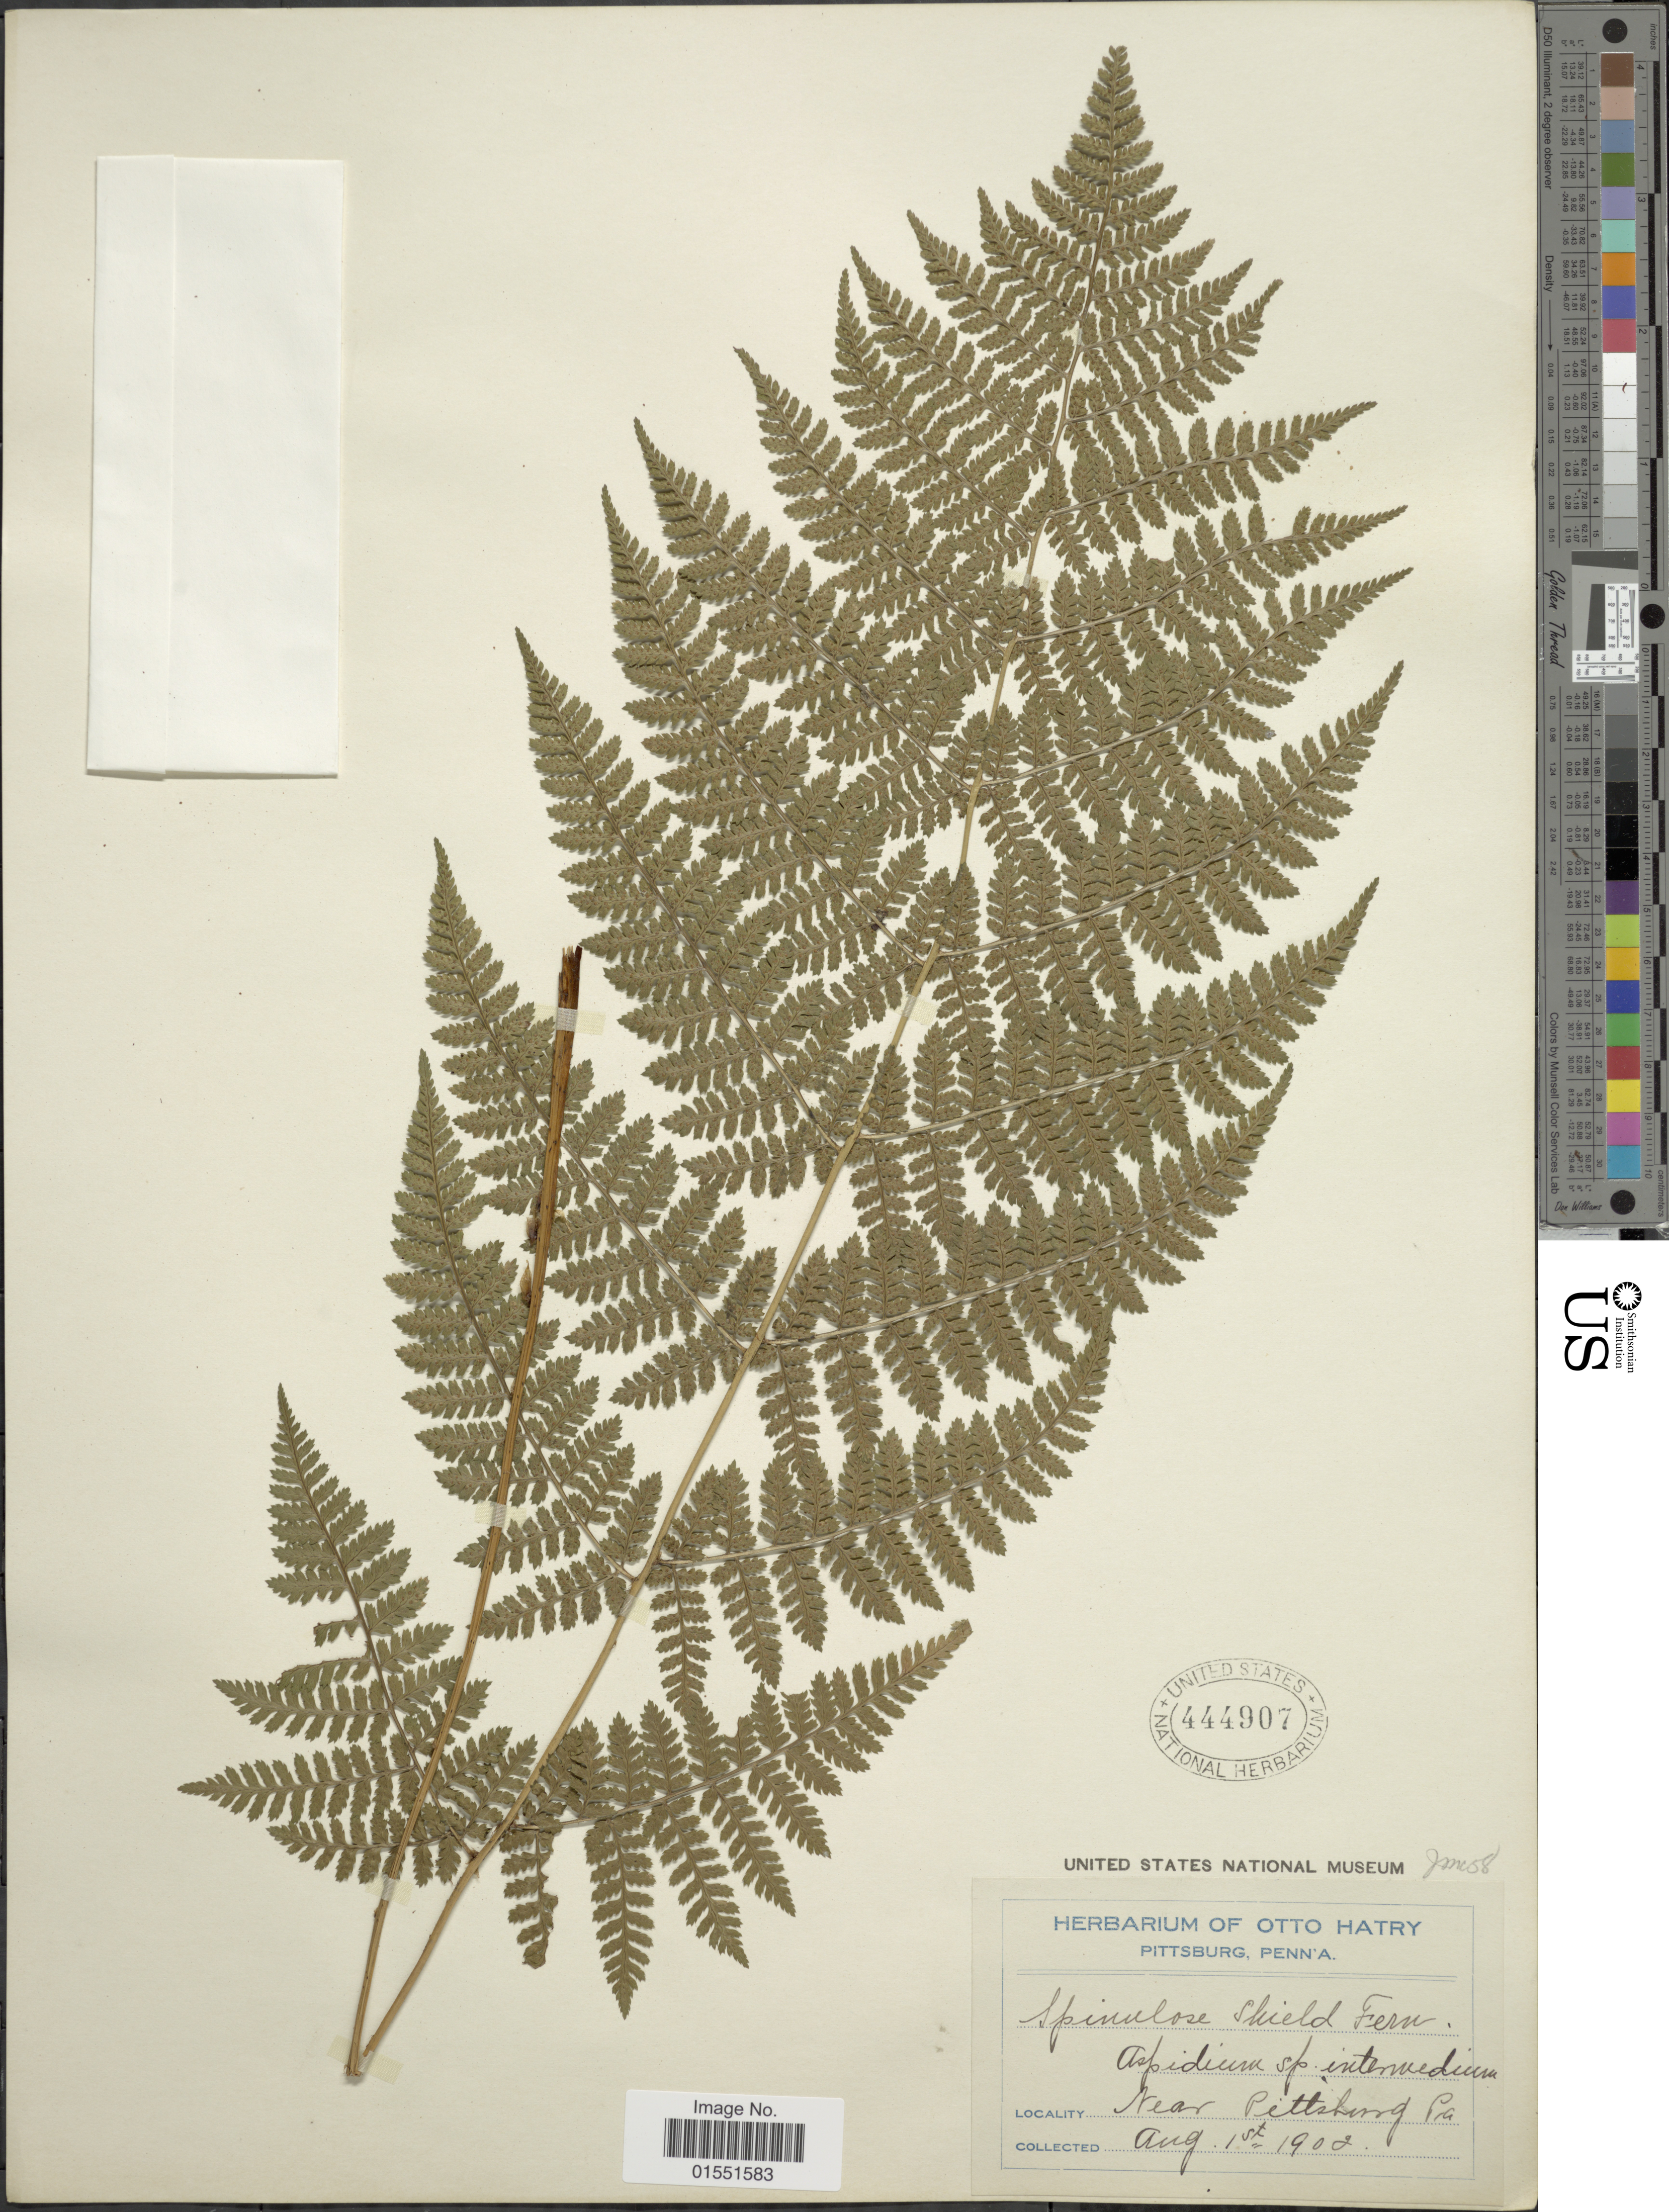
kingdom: Plantae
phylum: Tracheophyta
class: Polypodiopsida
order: Polypodiales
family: Dryopteridaceae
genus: Dryopteris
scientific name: Dryopteris intermedia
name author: (Muhl.) A. Gray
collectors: ex herb. Otto Hatry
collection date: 1902-08-01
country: United States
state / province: Pennsylvania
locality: Near Pittsburg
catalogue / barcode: US 444907